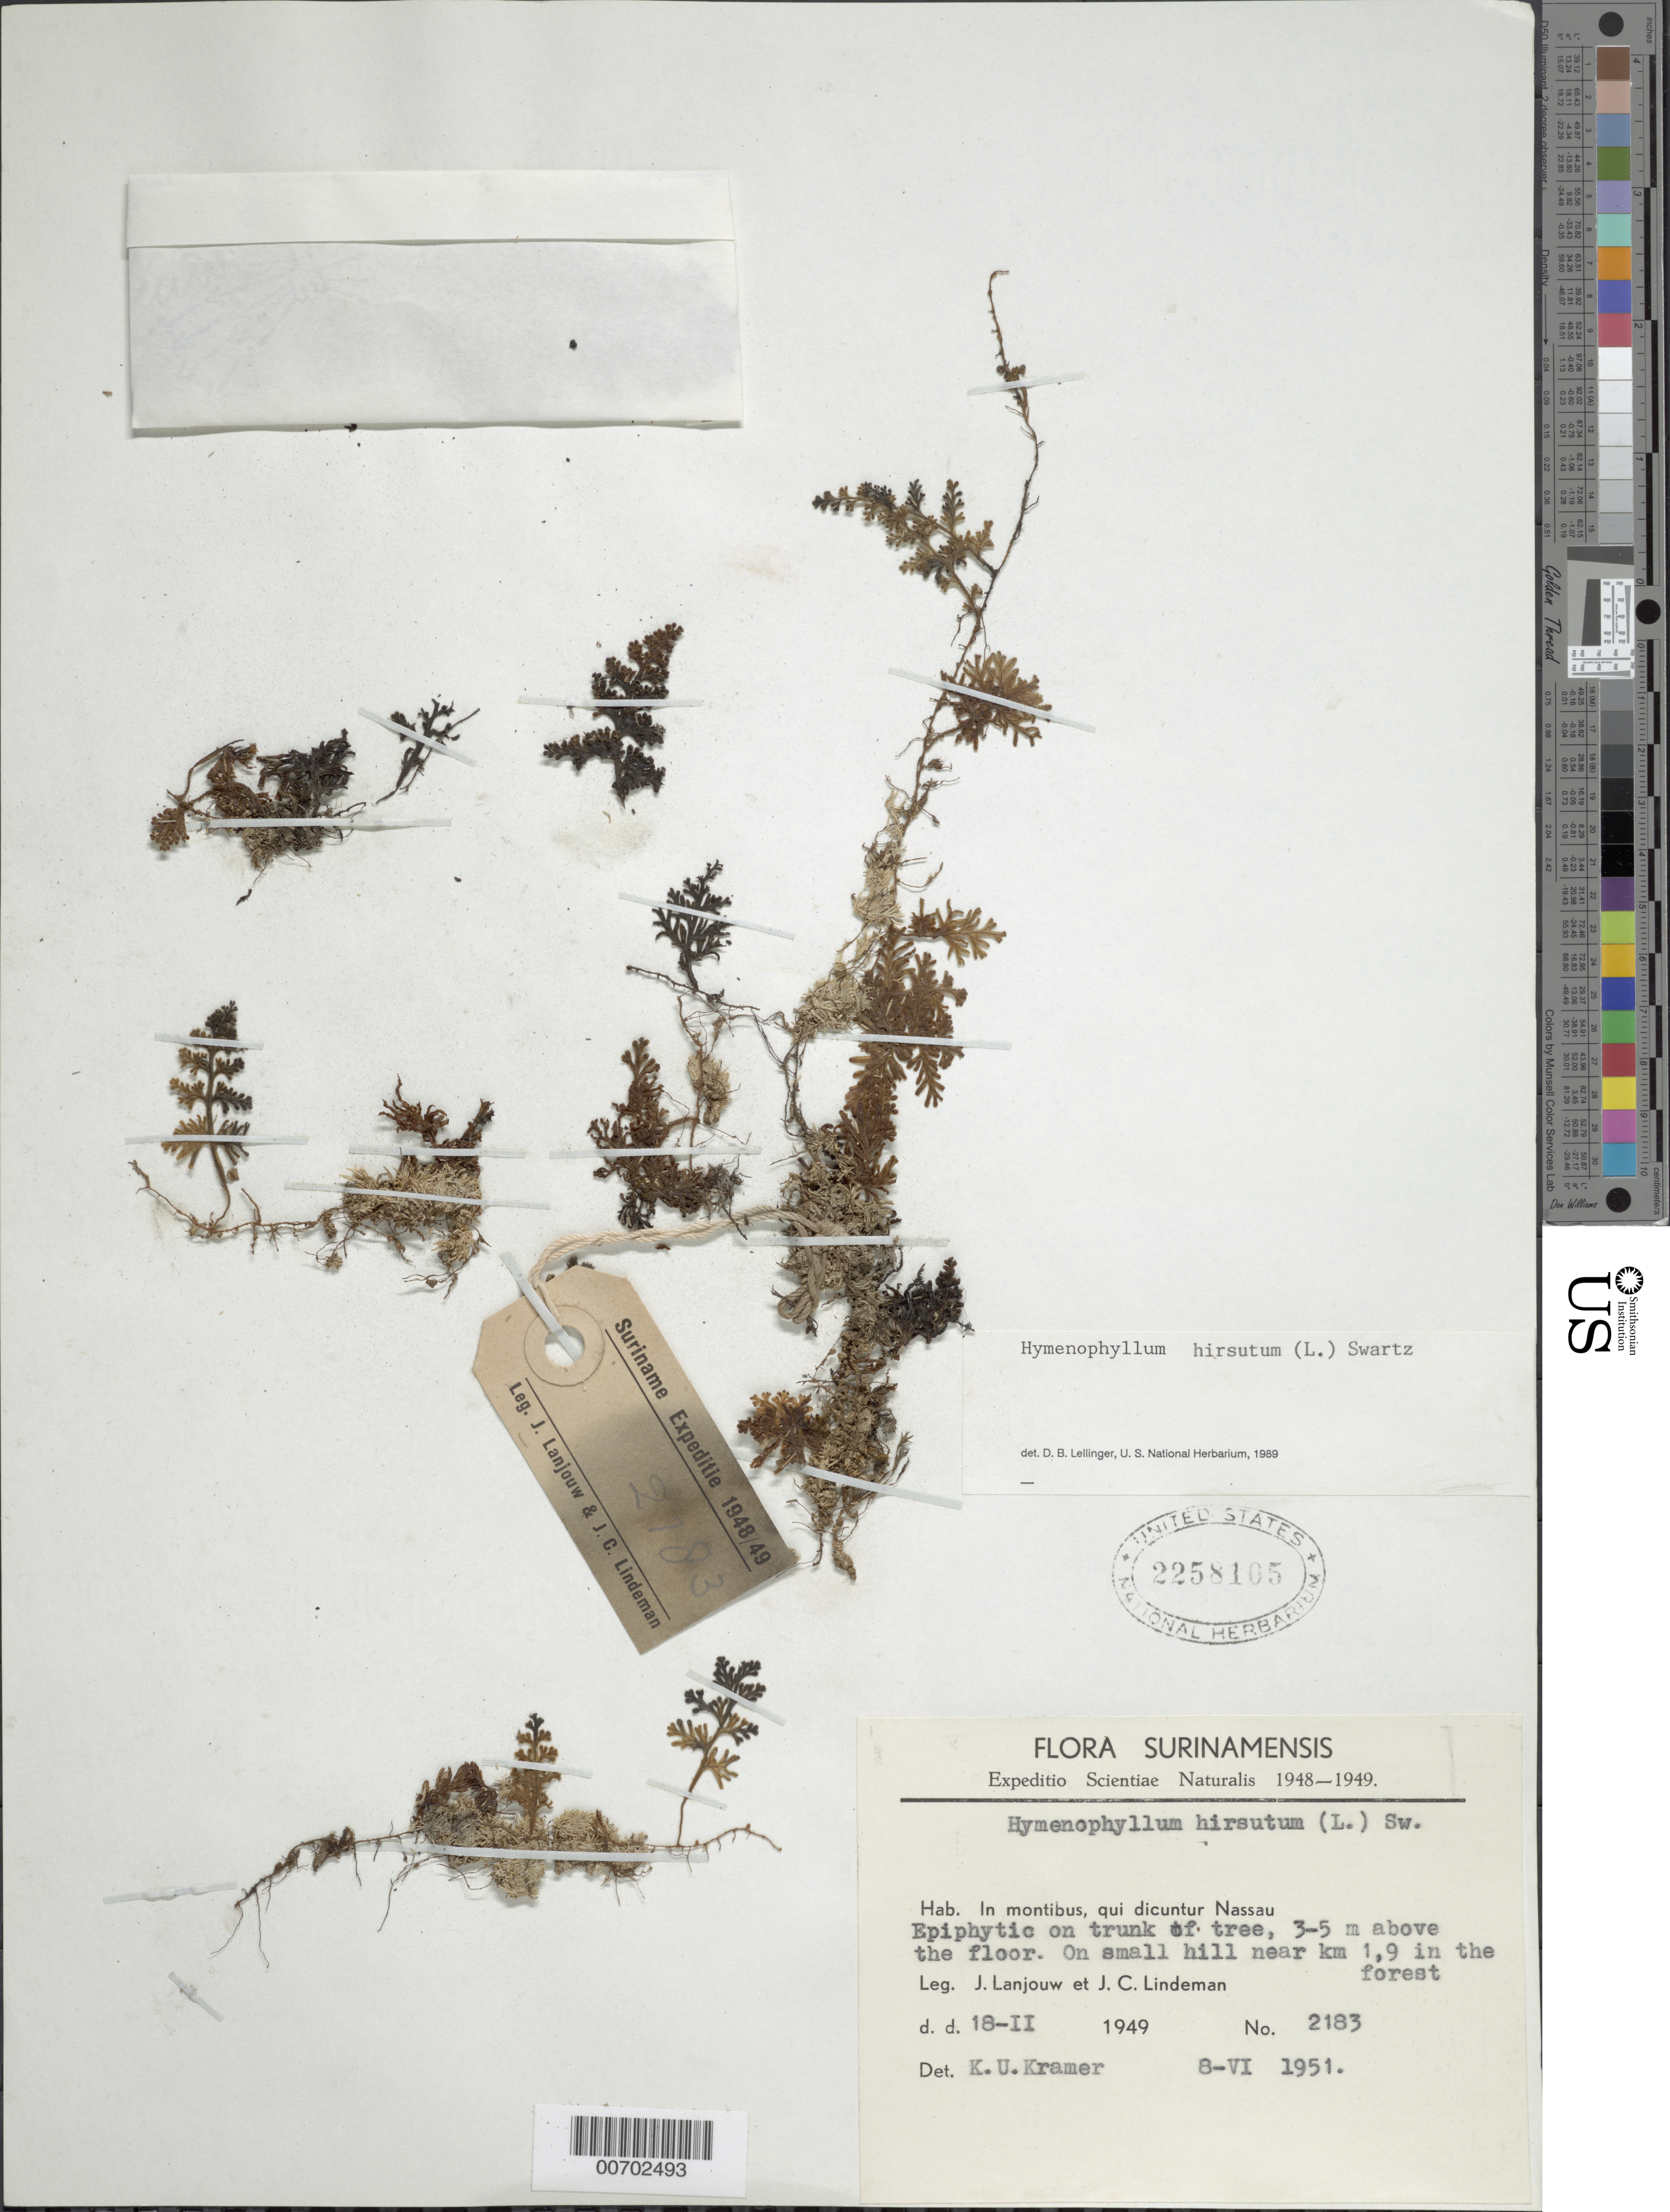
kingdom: Plantae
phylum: Tracheophyta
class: Polypodiopsida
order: Hymenophyllales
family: Hymenophyllaceae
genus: Hymenophyllum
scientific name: Hymenophyllum hirsutum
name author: (L.) Sw.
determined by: Lellinger, David B., (BOT), Smithsonian Institution - National Museum of Natural History (UNITED STATES)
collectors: J. Lanjouw & J. C. Lindeman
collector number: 2183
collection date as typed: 18-Feb-49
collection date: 1949-02-18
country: Suriname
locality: Nassau Mts., km 1.9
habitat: Trunk of tree, 3-5 m above floor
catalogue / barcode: US 2258105